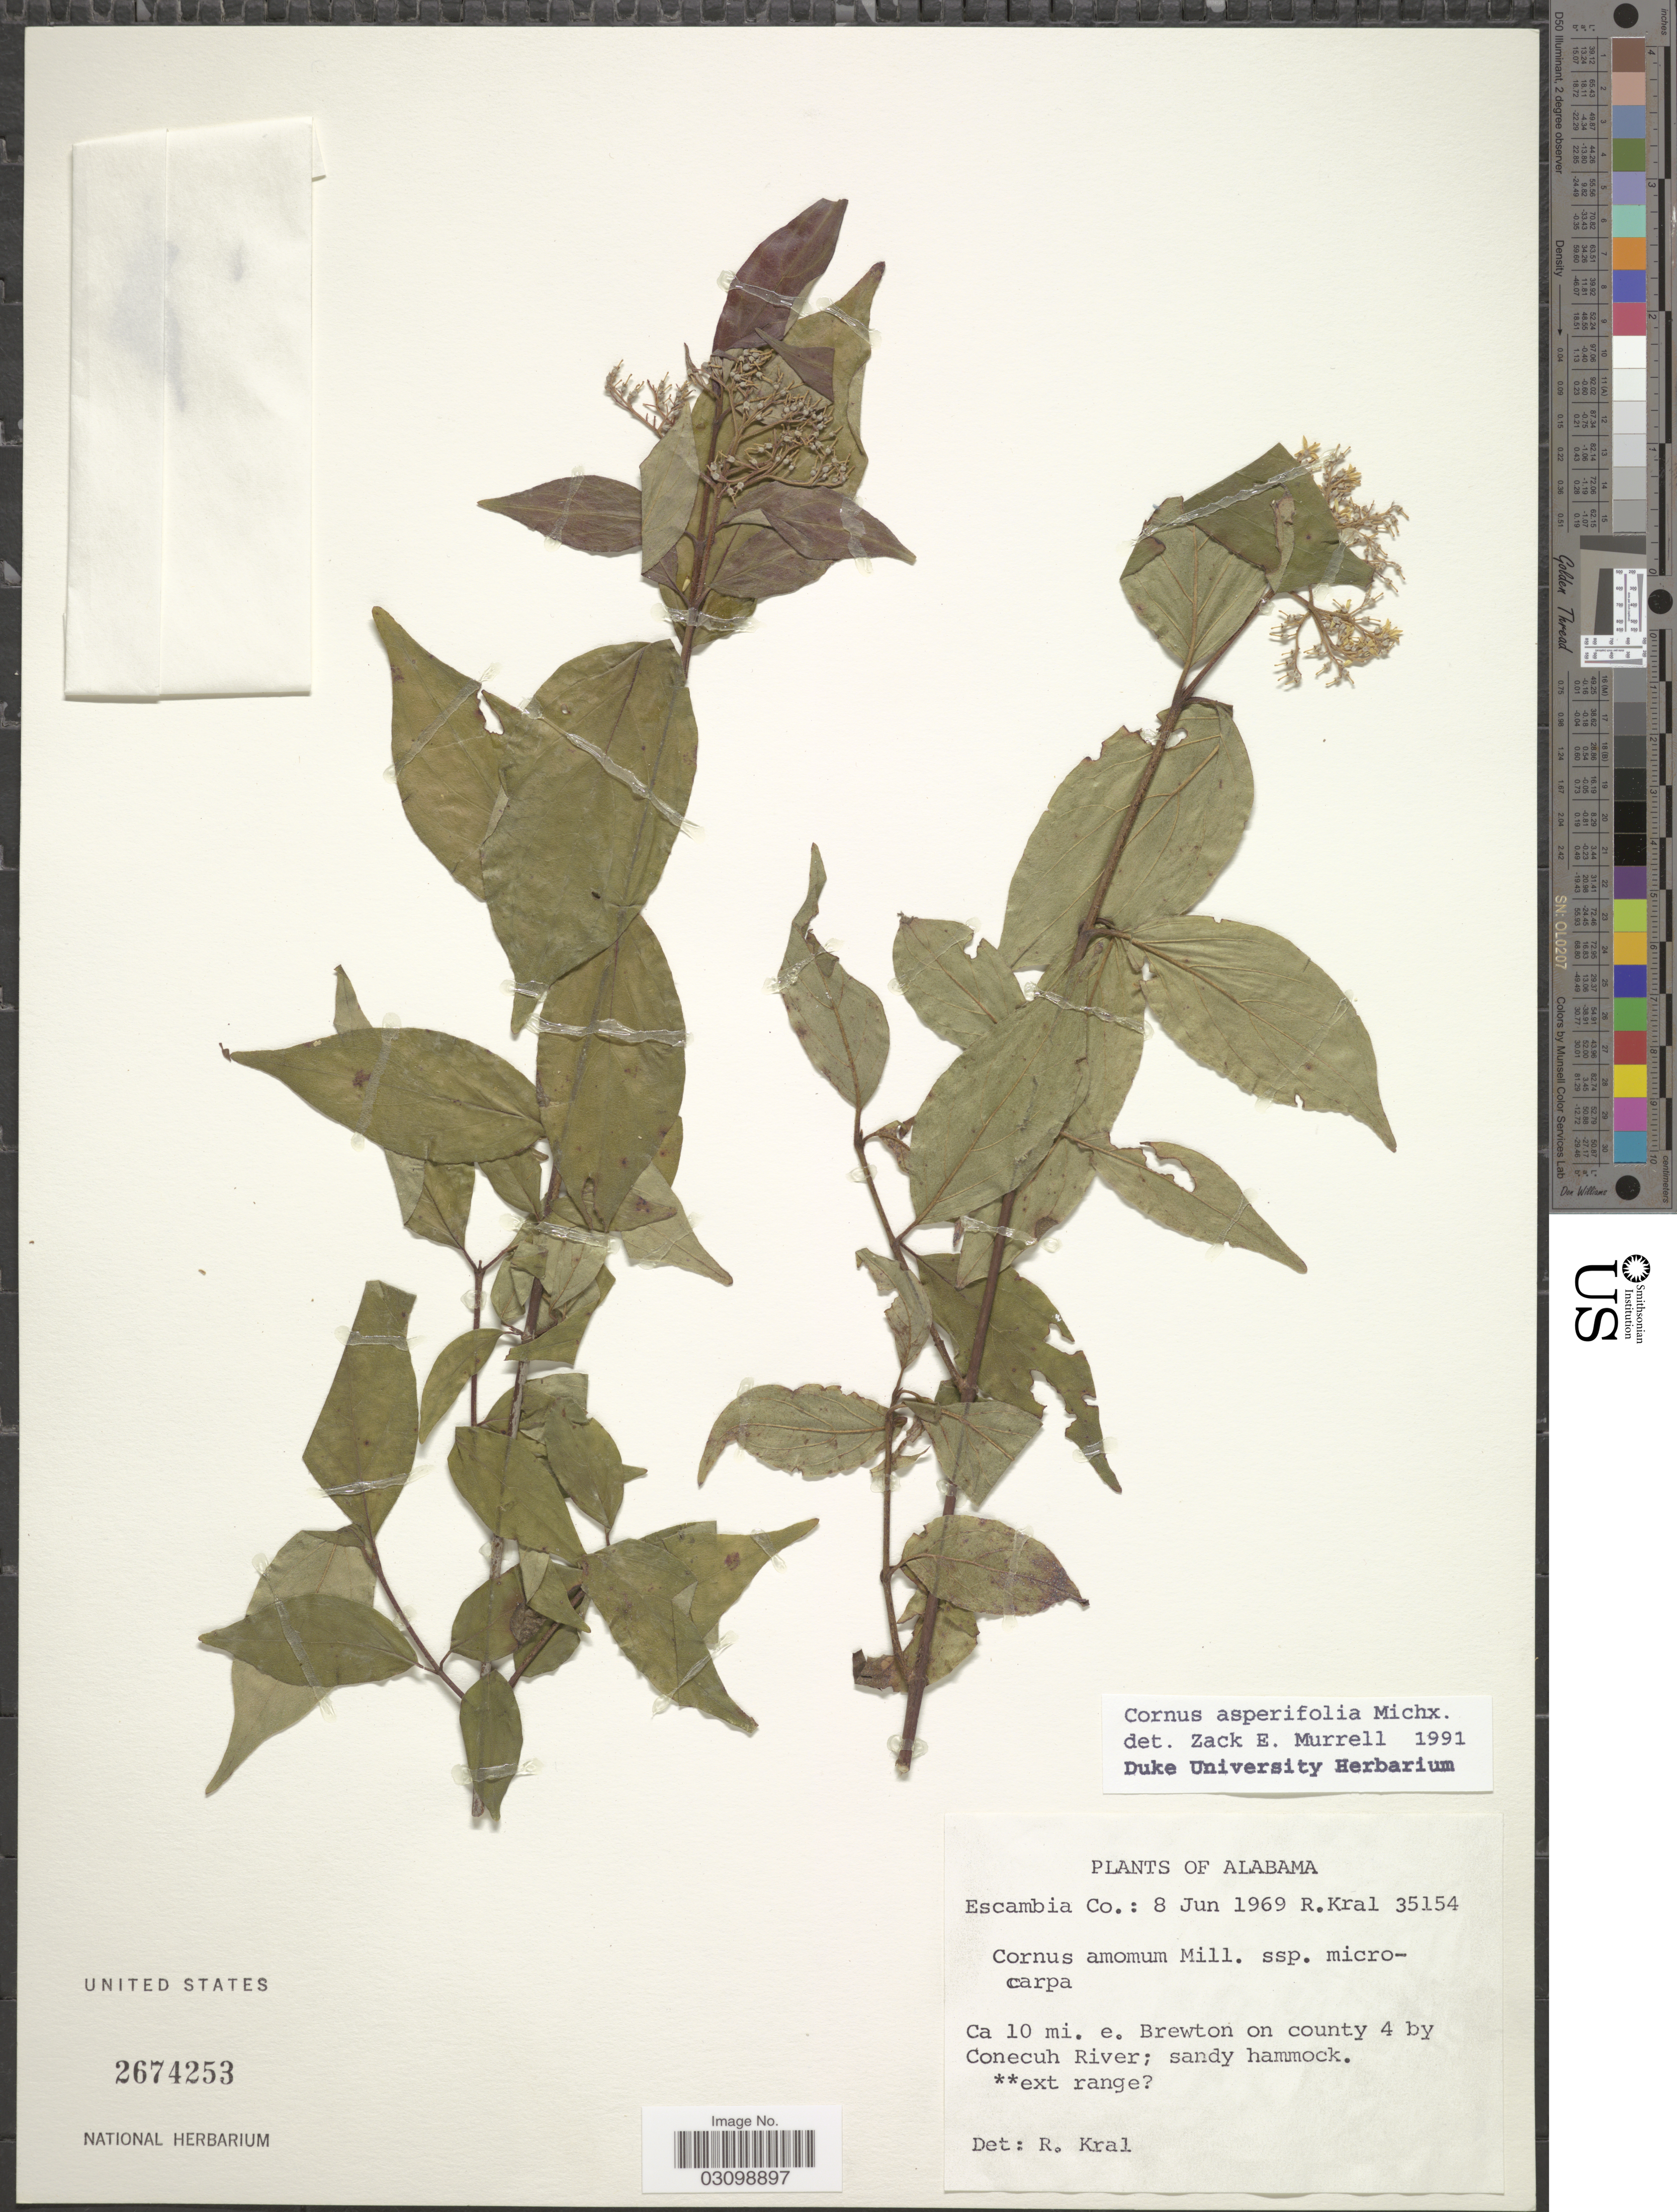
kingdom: Plantae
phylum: Tracheophyta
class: Magnoliopsida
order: Cornales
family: Cornaceae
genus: Cornus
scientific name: Cornus asperifolia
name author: Michx.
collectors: R. Kral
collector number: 35154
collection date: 1969-06-08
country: United States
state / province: Alabama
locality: Ca 10 mi. e. Brewton on county 4 by Conecuh River.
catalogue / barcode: US 2674253